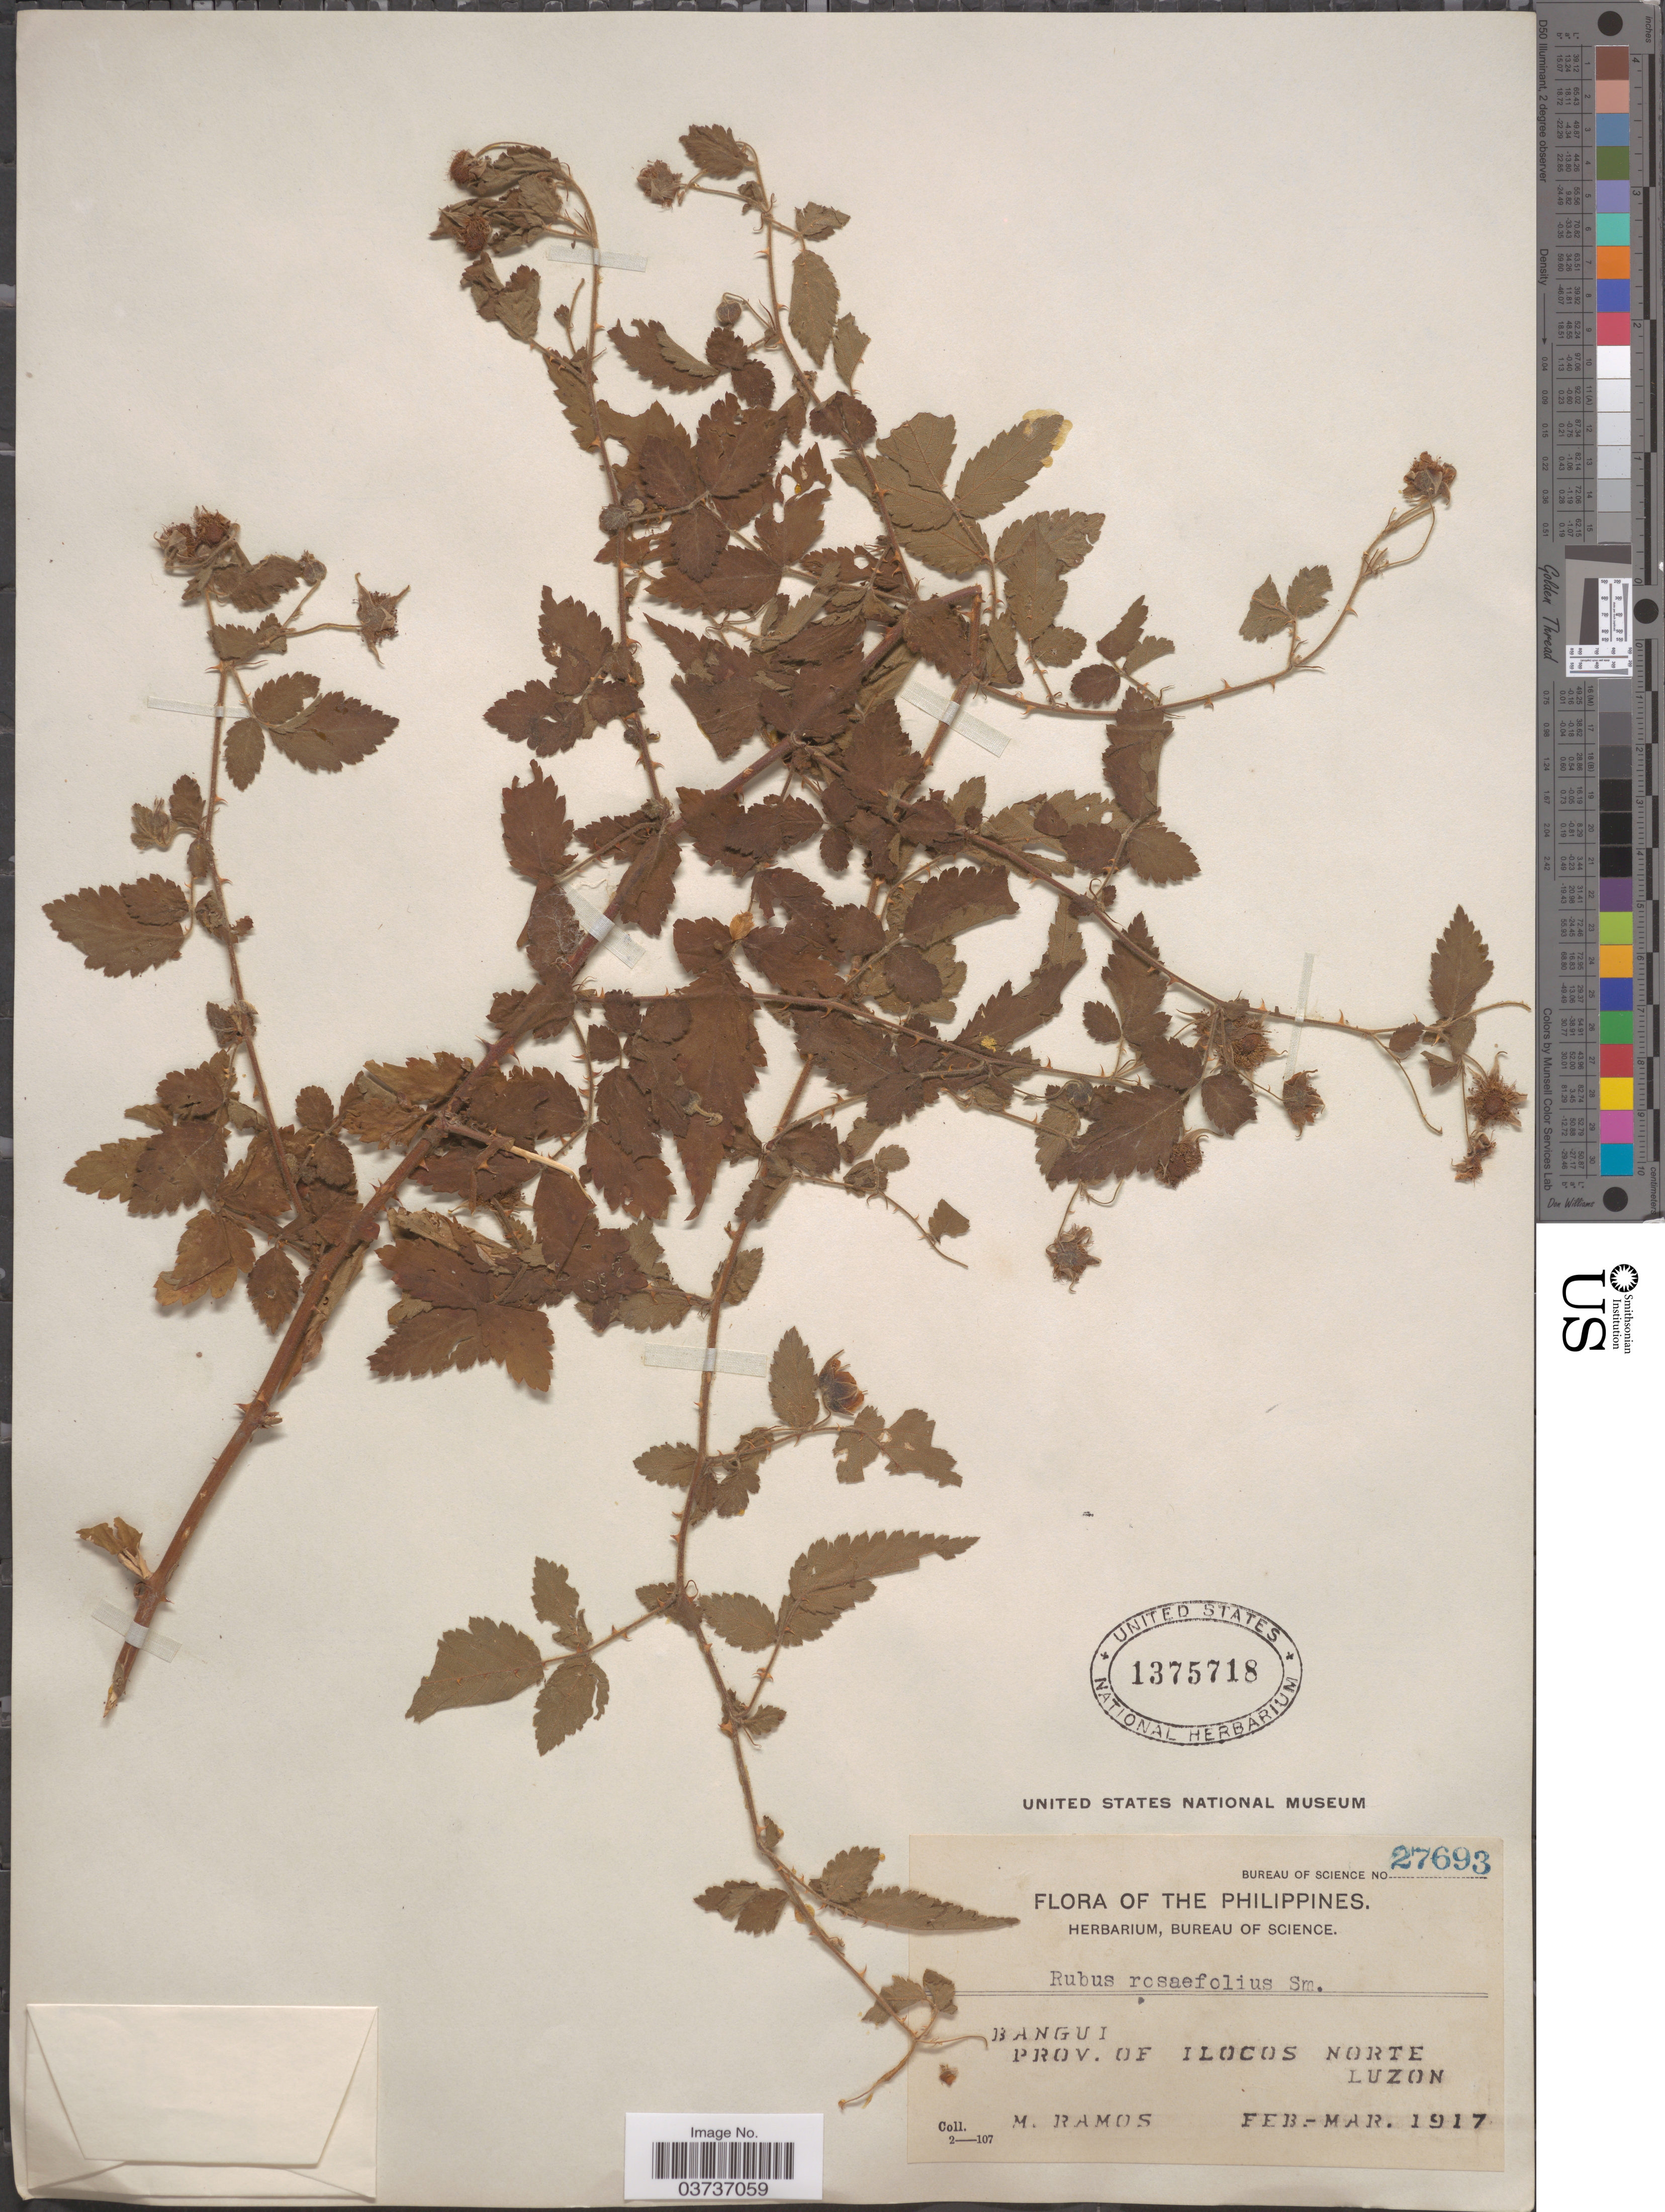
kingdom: Plantae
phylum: Tracheophyta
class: Magnoliopsida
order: Rosales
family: Rosaceae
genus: Rubus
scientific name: Rubus rosaefolius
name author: Sm.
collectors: M. Ramos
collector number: Bureau of Science 27693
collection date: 1917-02/1917-03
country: Philippines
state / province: Ilocos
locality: Bangui. Prov. of Ilocos Norte. Luzon.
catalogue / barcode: US 1375718